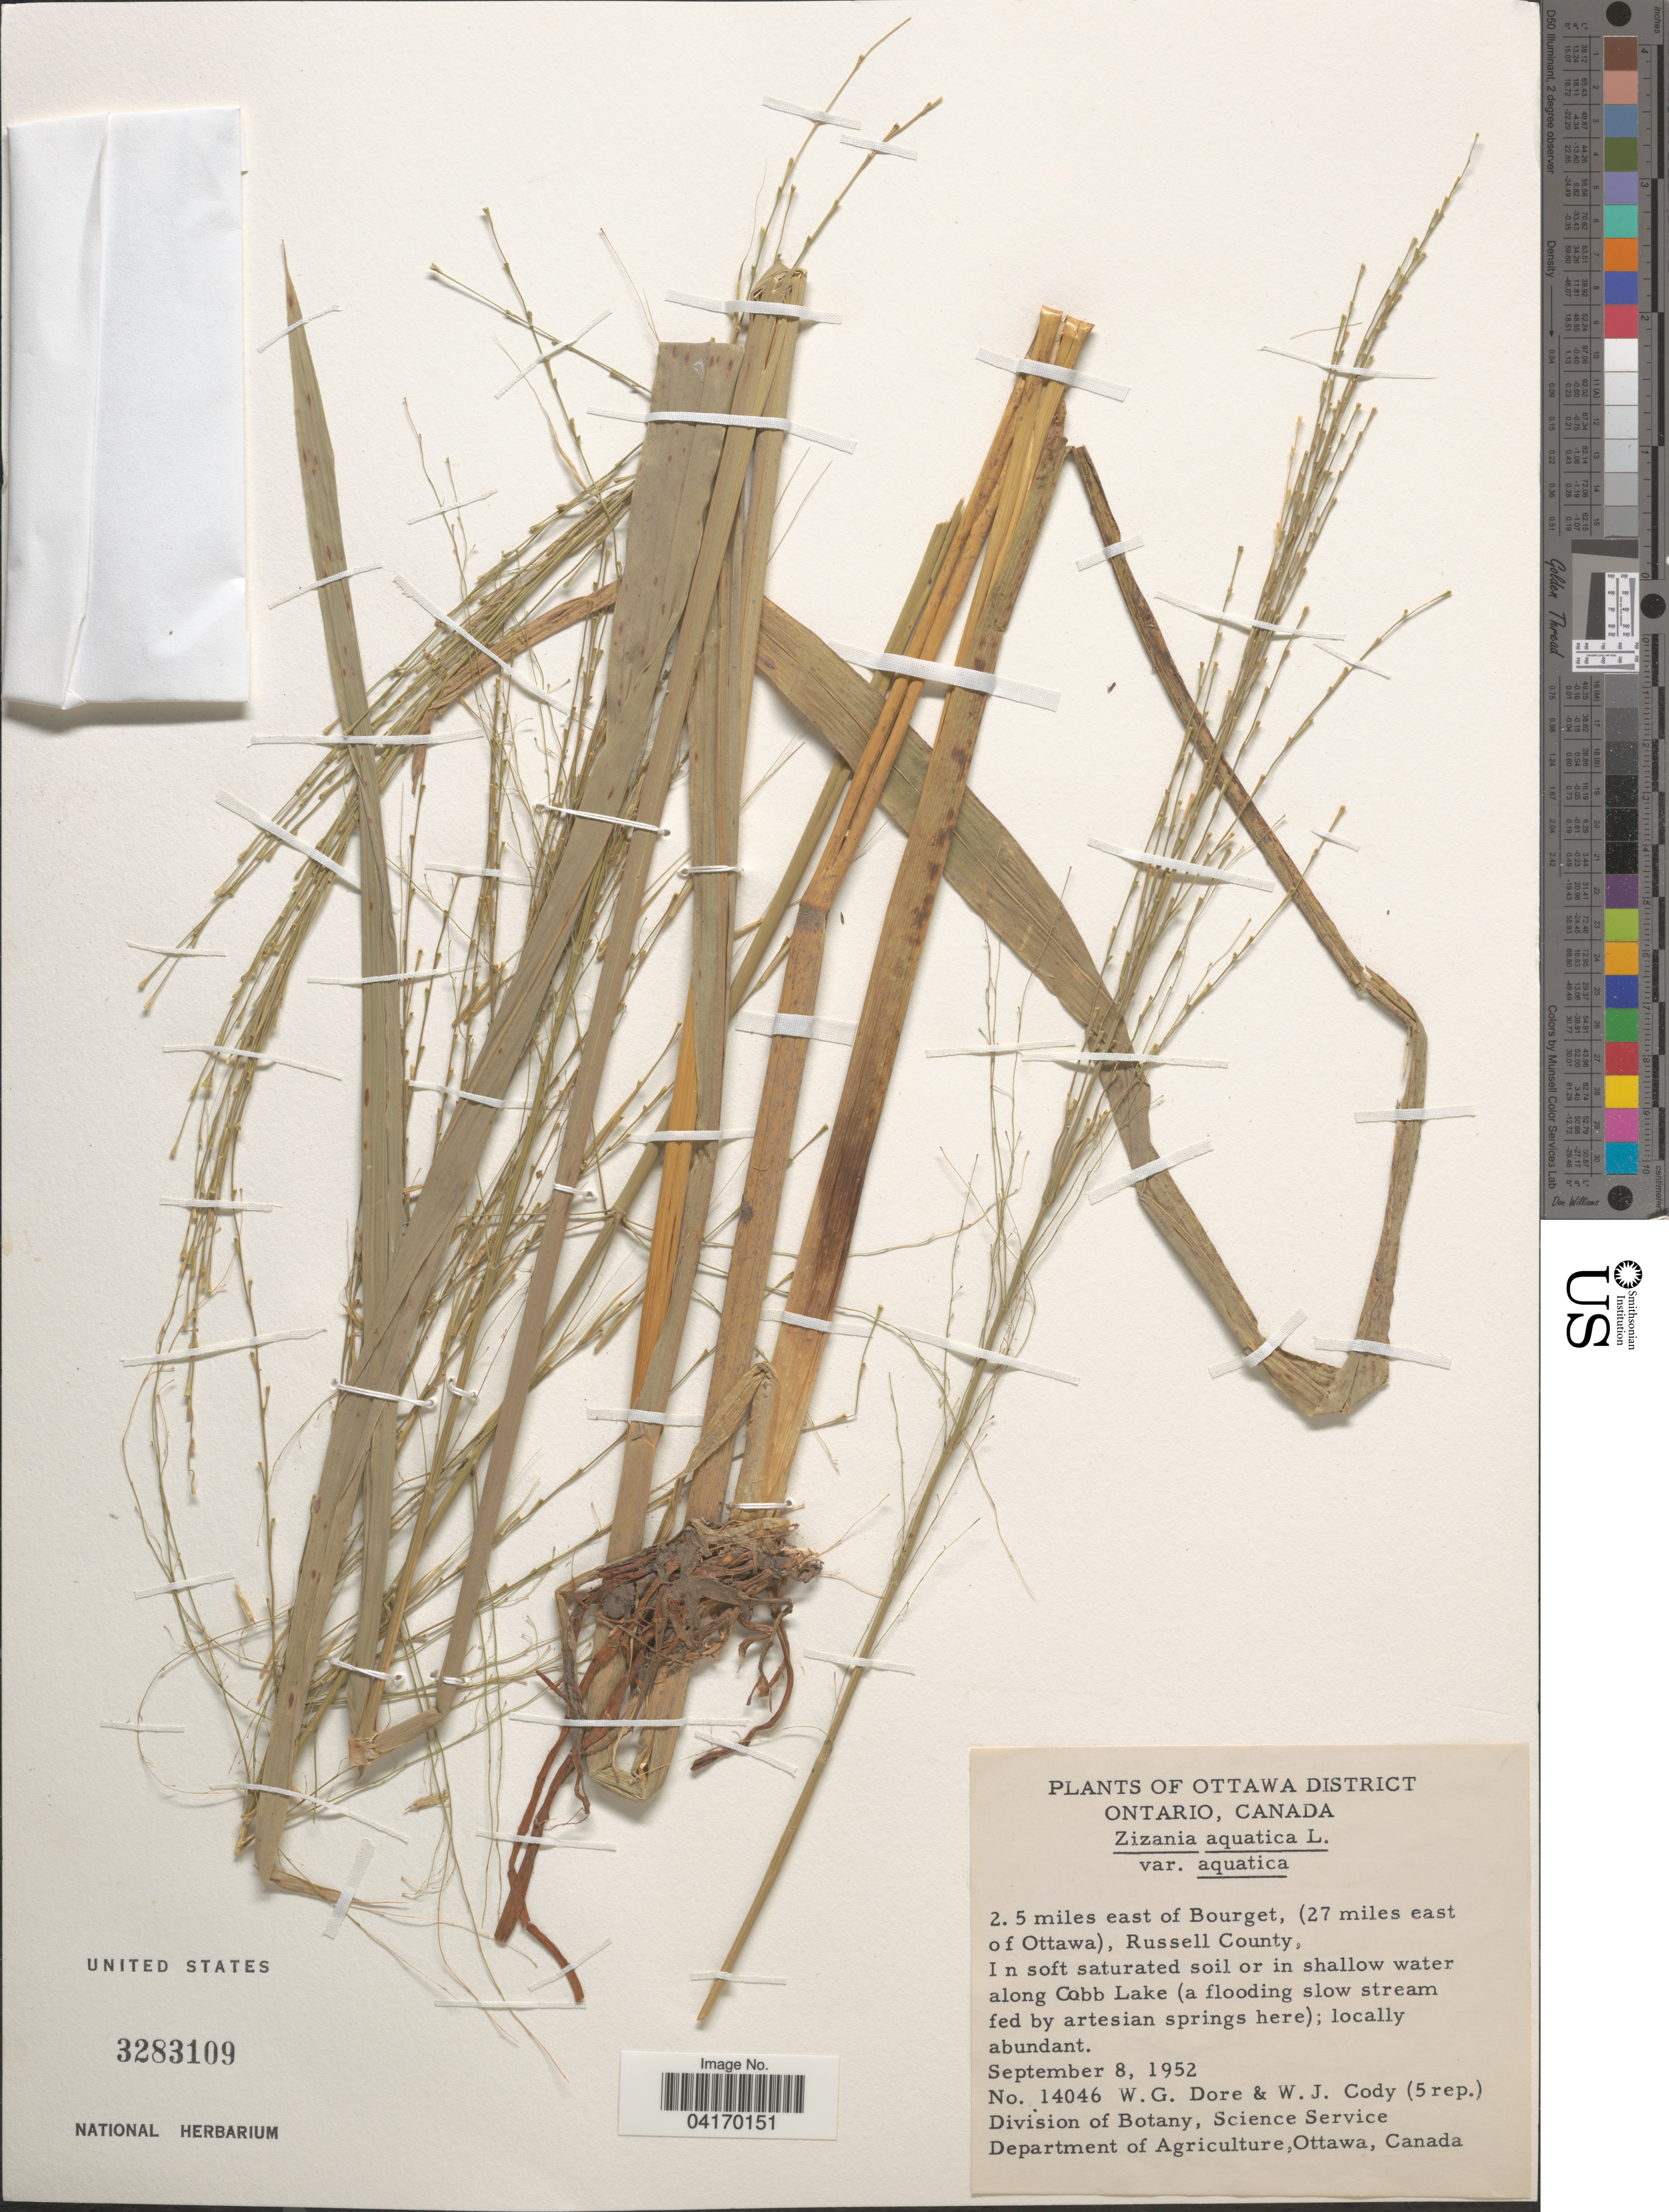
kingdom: Plantae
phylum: Tracheophyta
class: Liliopsida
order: Poales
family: Poaceae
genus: Zizania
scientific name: Zizania aquatica var. aquatica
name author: L.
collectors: W. Dore & W. Cody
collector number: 14046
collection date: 1952-09-08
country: Canada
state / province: Ontario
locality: Ottawa District. 2.5 miles east of Bourget, (27 miles east of Ottawa), Russell County, In soft saturated soil or in shallow water along Cobb Lake (a flooding slow stream fed by artesian springs here).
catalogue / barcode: US 3283109